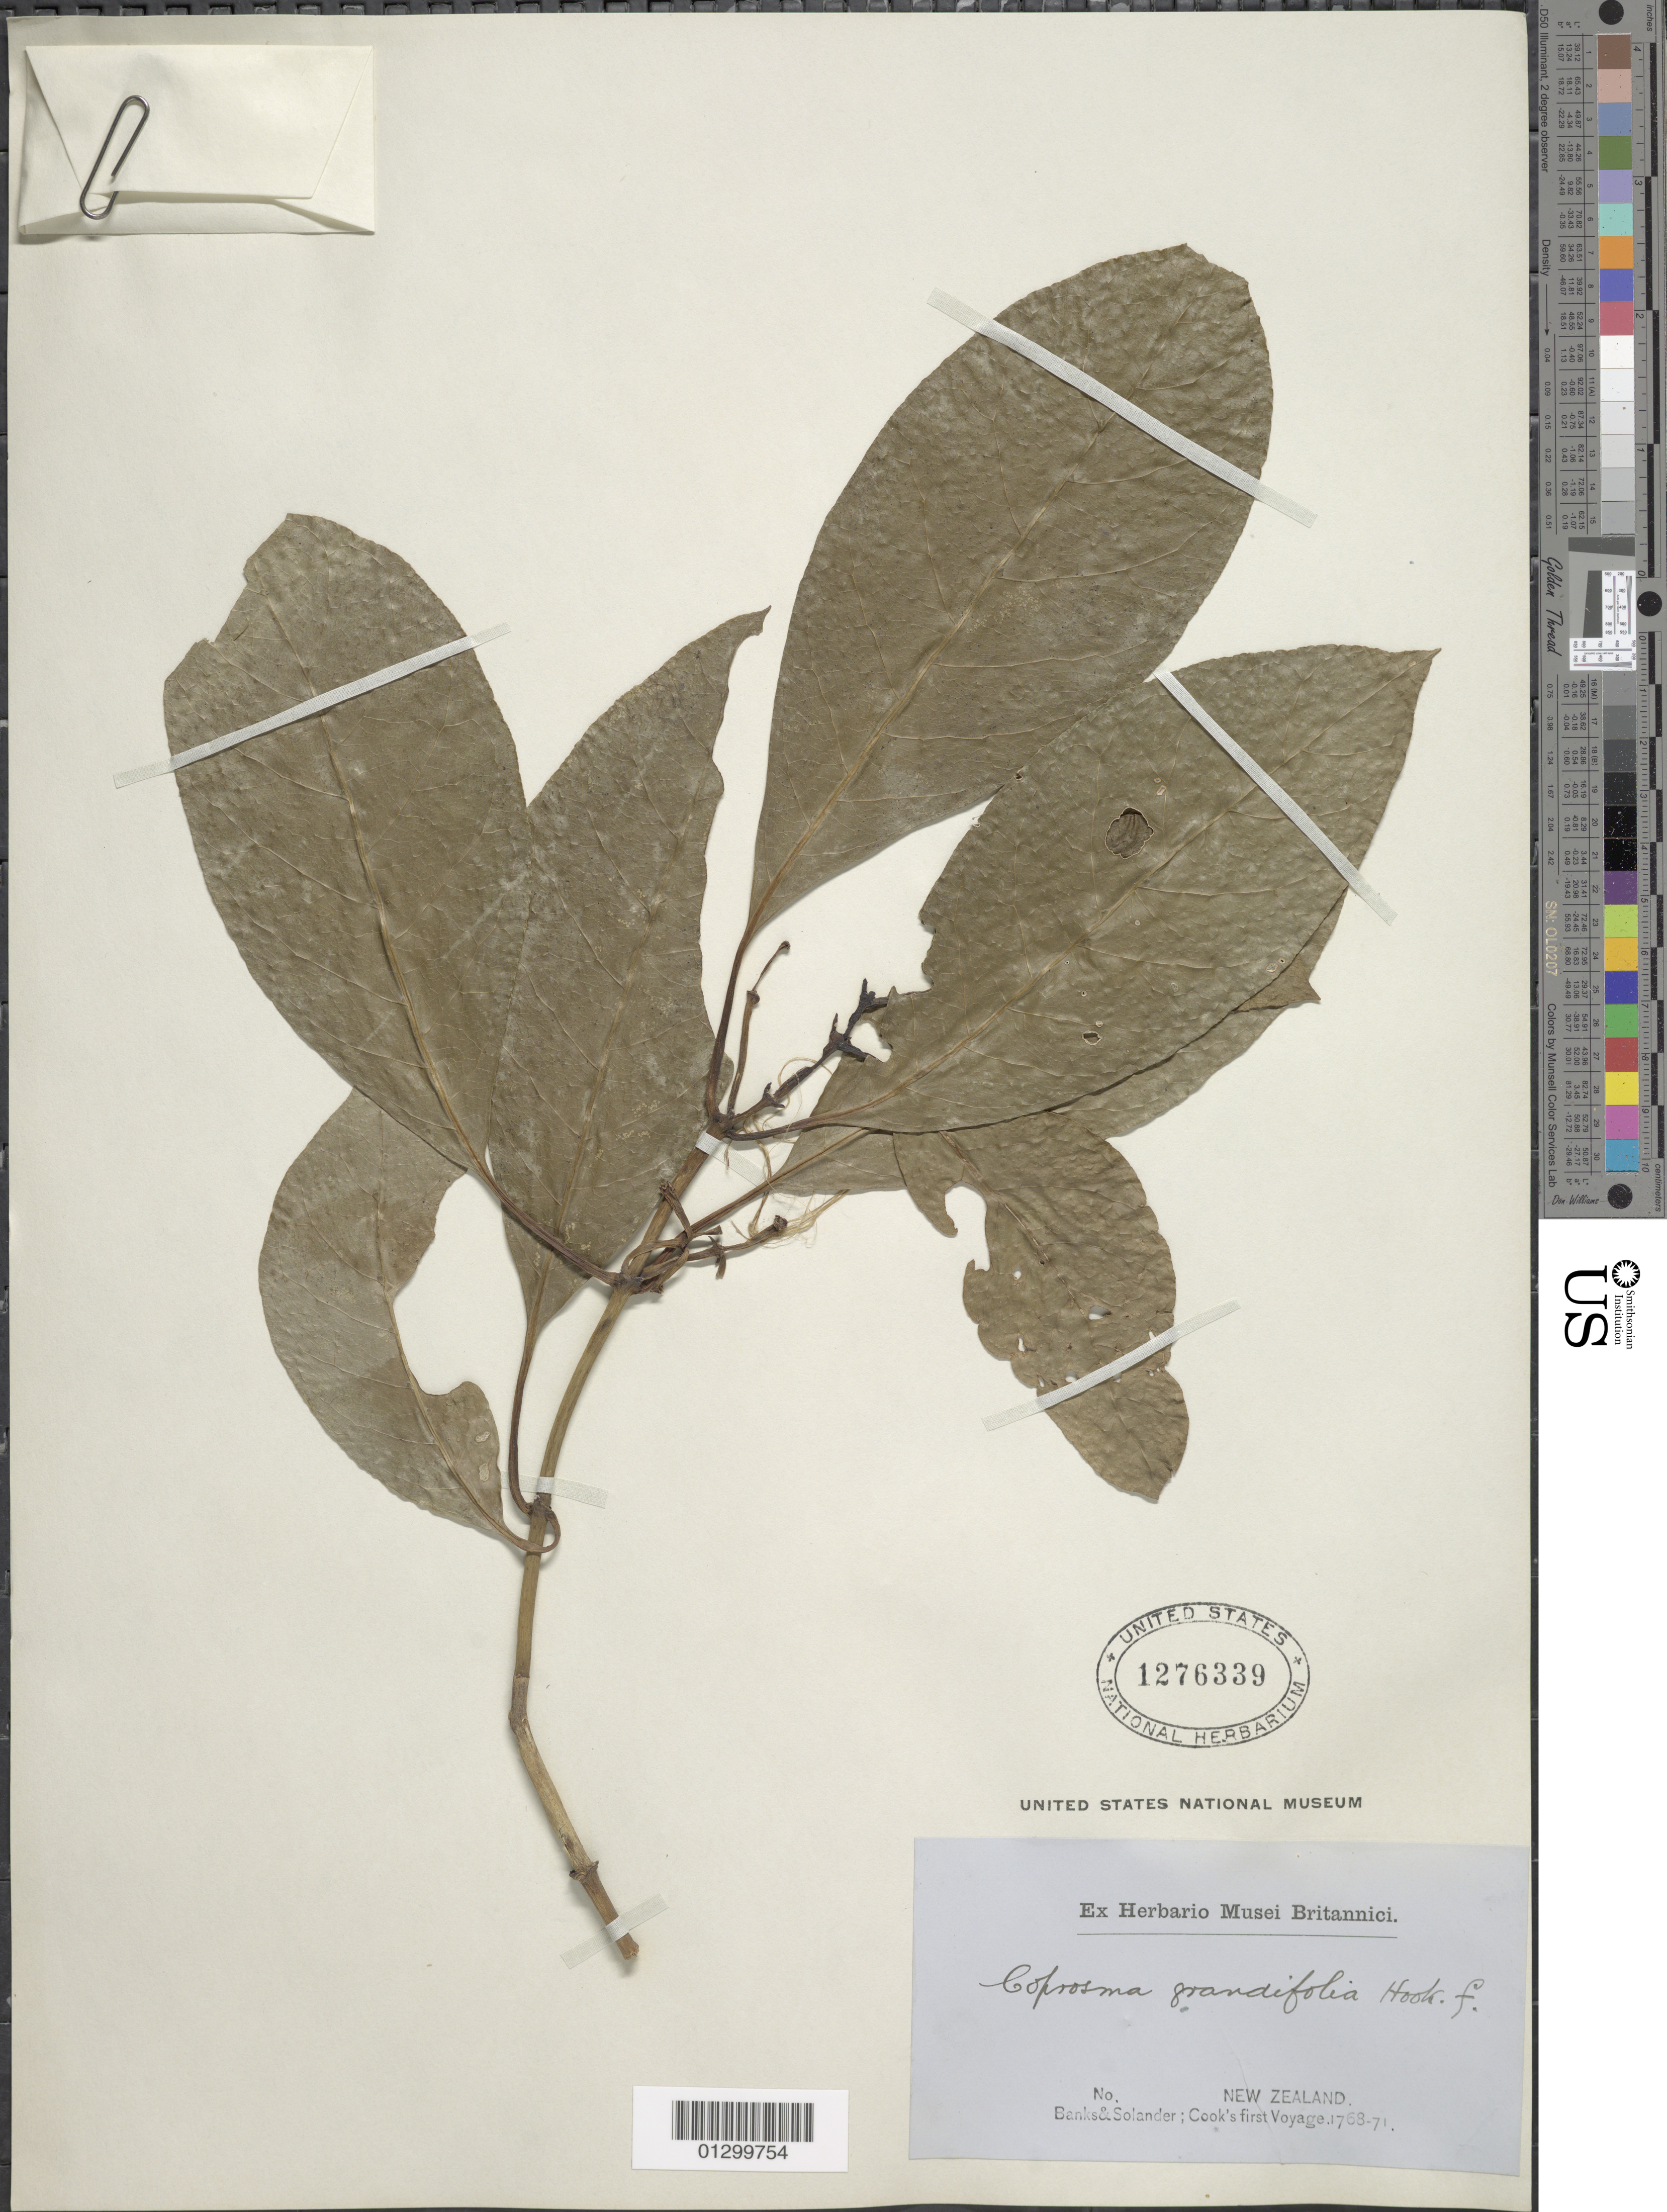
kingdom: Plantae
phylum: Tracheophyta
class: Magnoliopsida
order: Gentianales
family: Rubiaceae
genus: Coprosma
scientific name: Coprosma grandifolia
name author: Hook. f.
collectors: J. Banks & D. C. Solander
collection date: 1768/1771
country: New Zealand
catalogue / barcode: US 1276339